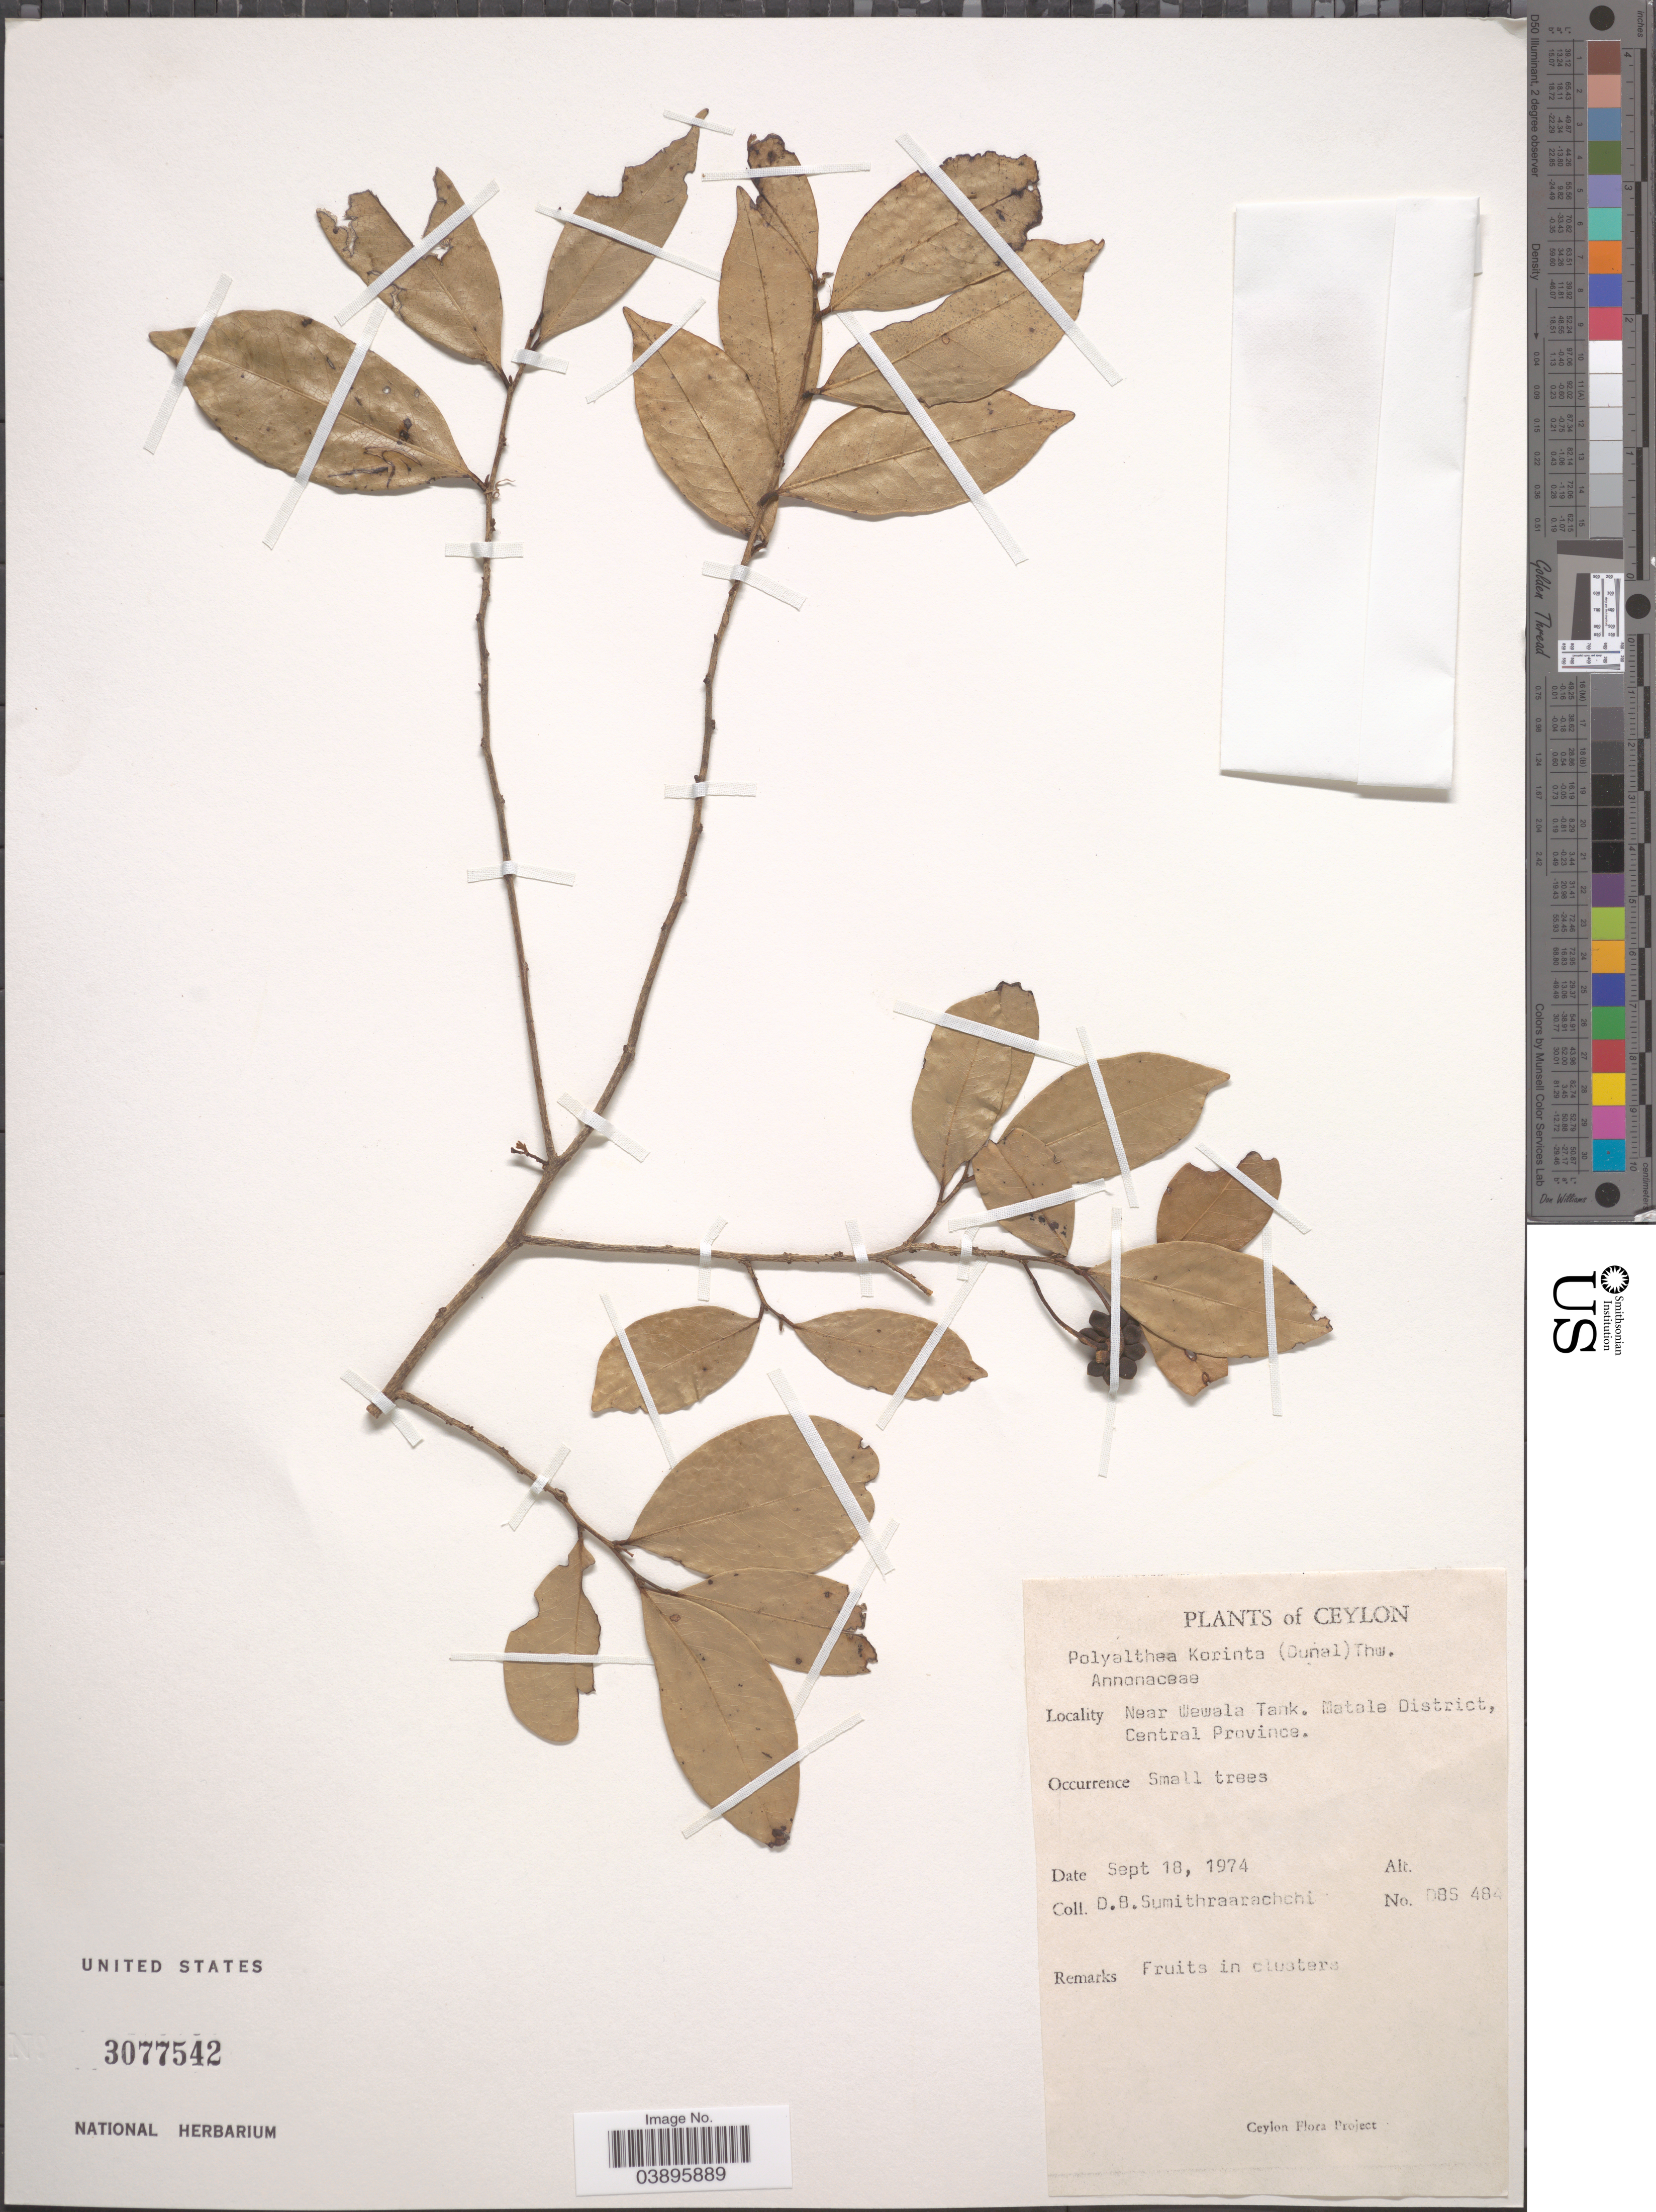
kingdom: Plantae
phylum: Tracheophyta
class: Magnoliopsida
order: Magnoliales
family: Annonaceae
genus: Polyalthia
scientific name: Polyalthia korinti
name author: (Dunal) Thwaites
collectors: D. B. Sumithraarachchi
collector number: DBS 484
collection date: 1974-09-18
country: Sri Lanka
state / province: Central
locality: Ceylon. Near Wewala Tank. Matale District.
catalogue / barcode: US 3077542